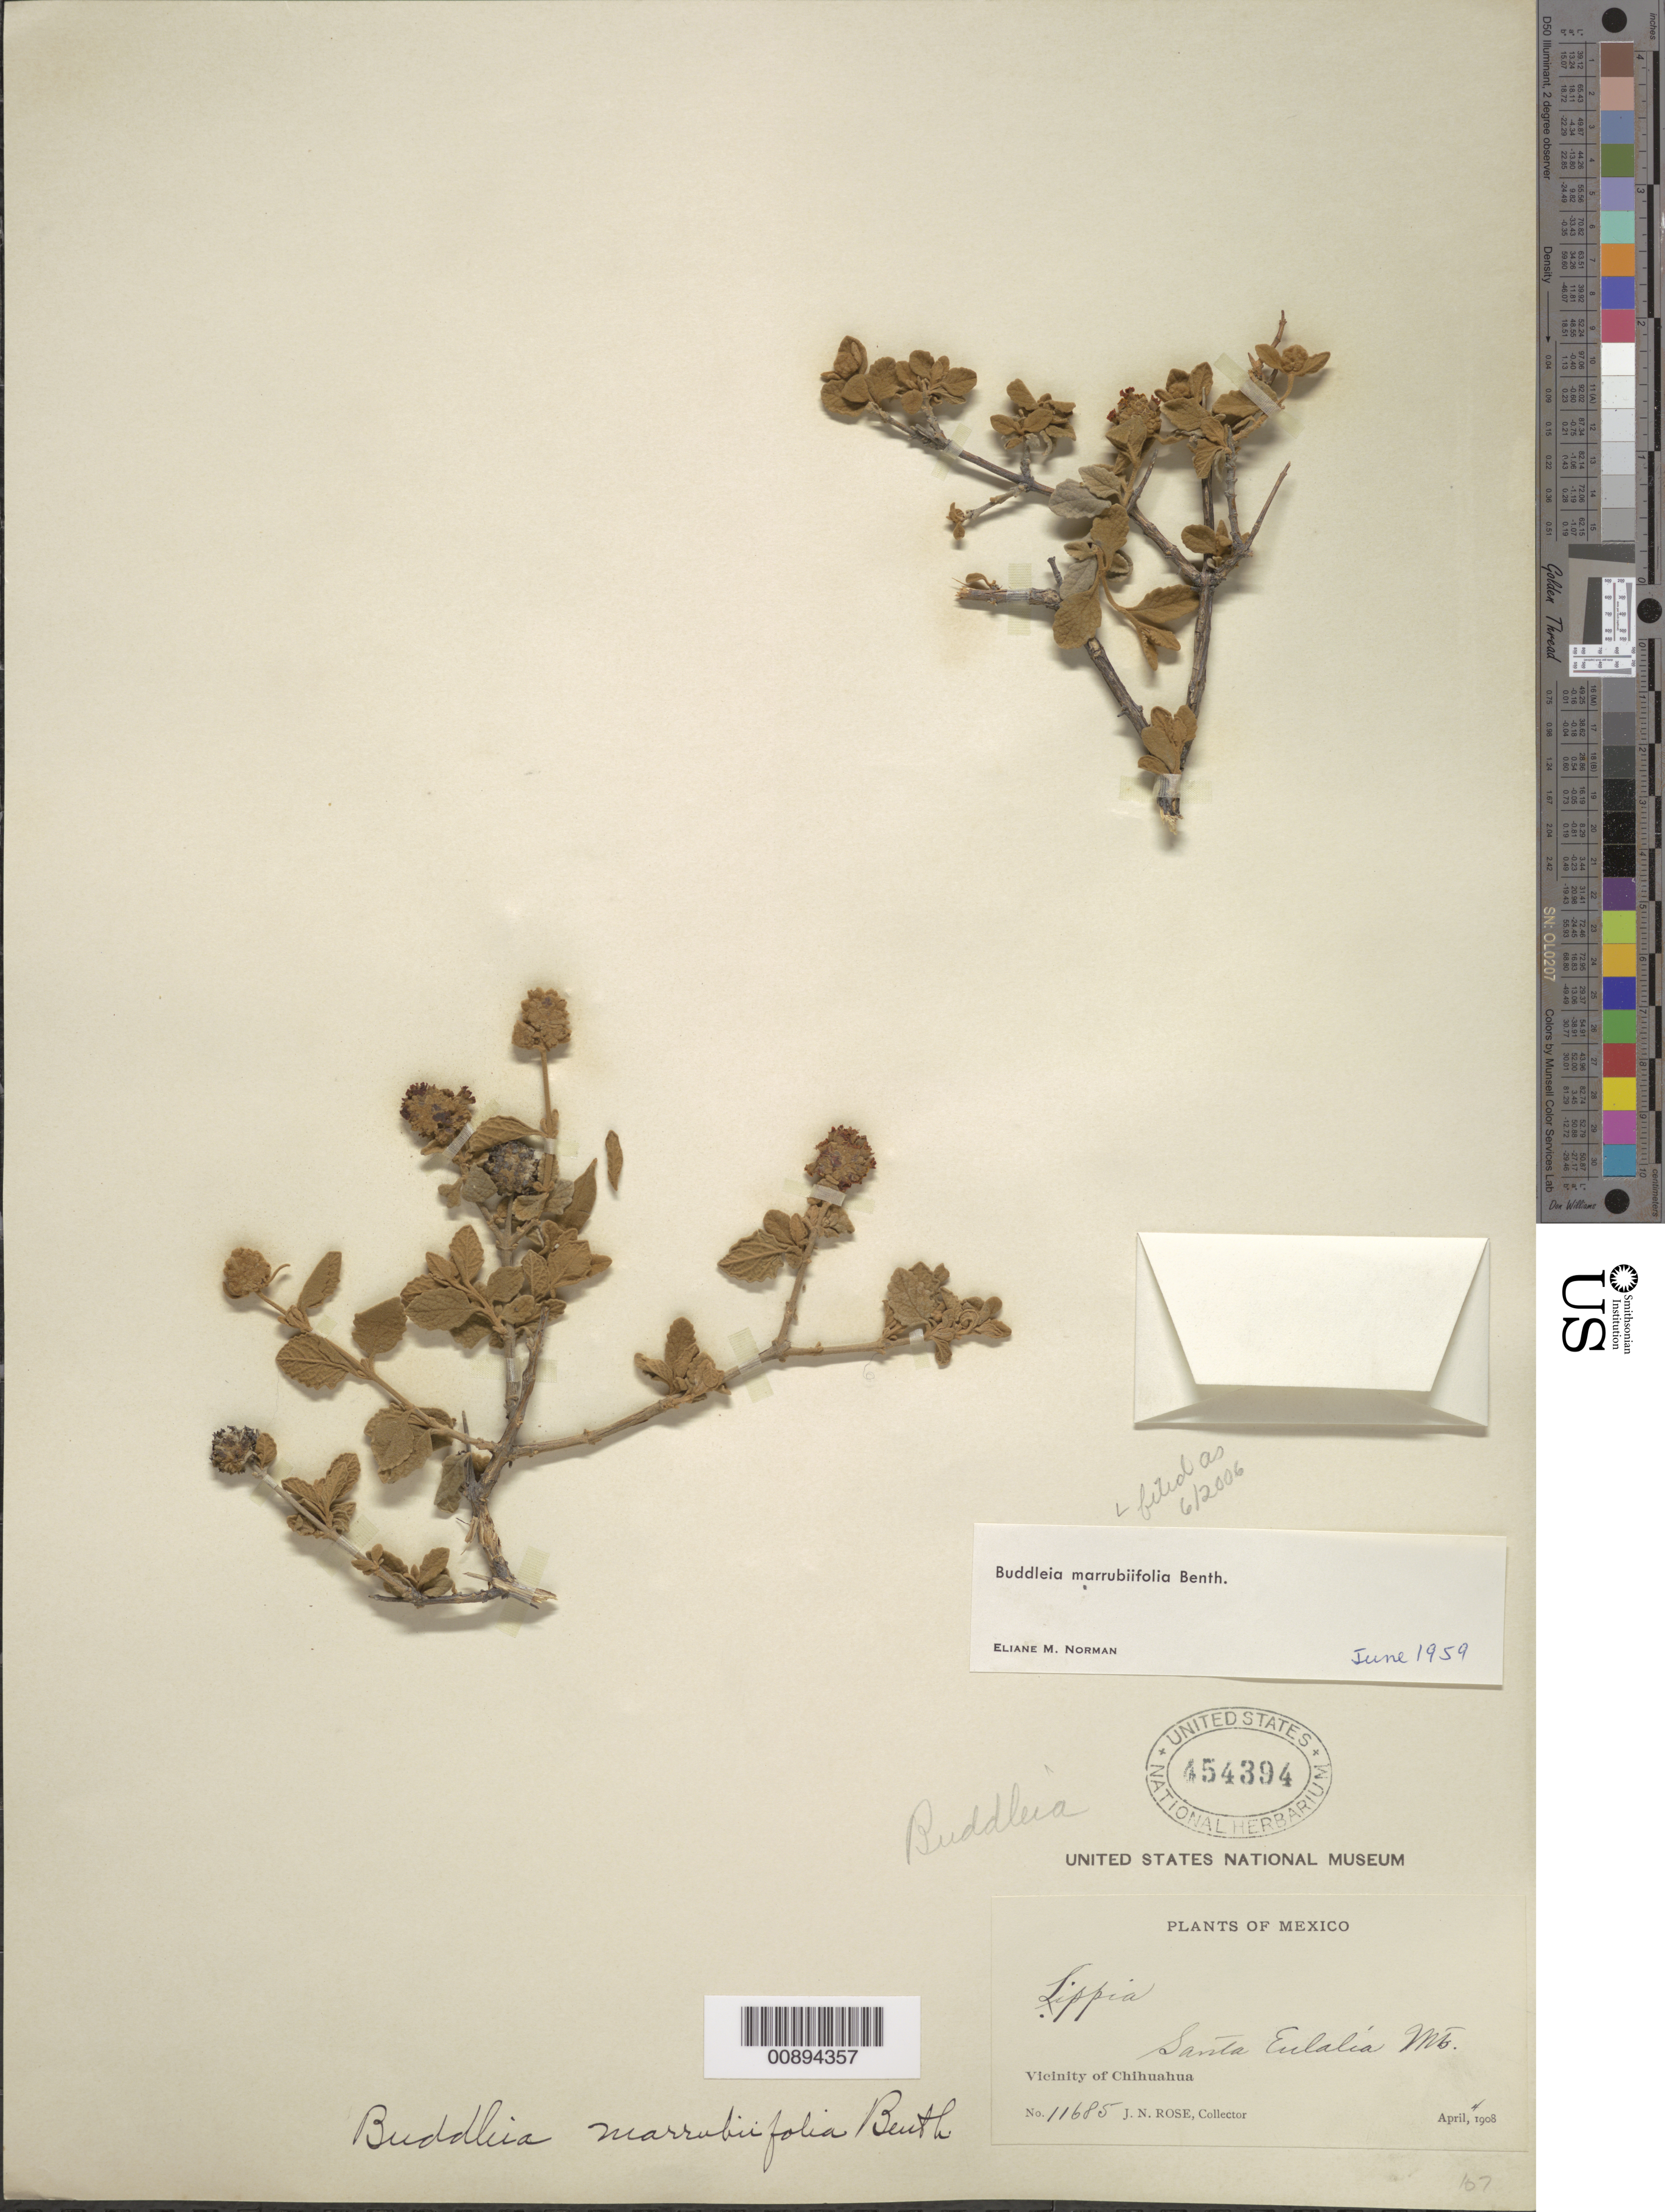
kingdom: Plantae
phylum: Tracheophyta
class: Magnoliopsida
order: Lamiales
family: Scrophulariaceae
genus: Buddleja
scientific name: Buddleja marrubiifolia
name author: Benth.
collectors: J. N. Rose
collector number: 11685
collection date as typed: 04 Apr 1908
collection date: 1908-04-04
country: Mexico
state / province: Chihuahua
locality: Santa Eulalia Mts., vicinity of Chihuahua.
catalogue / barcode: US 454394